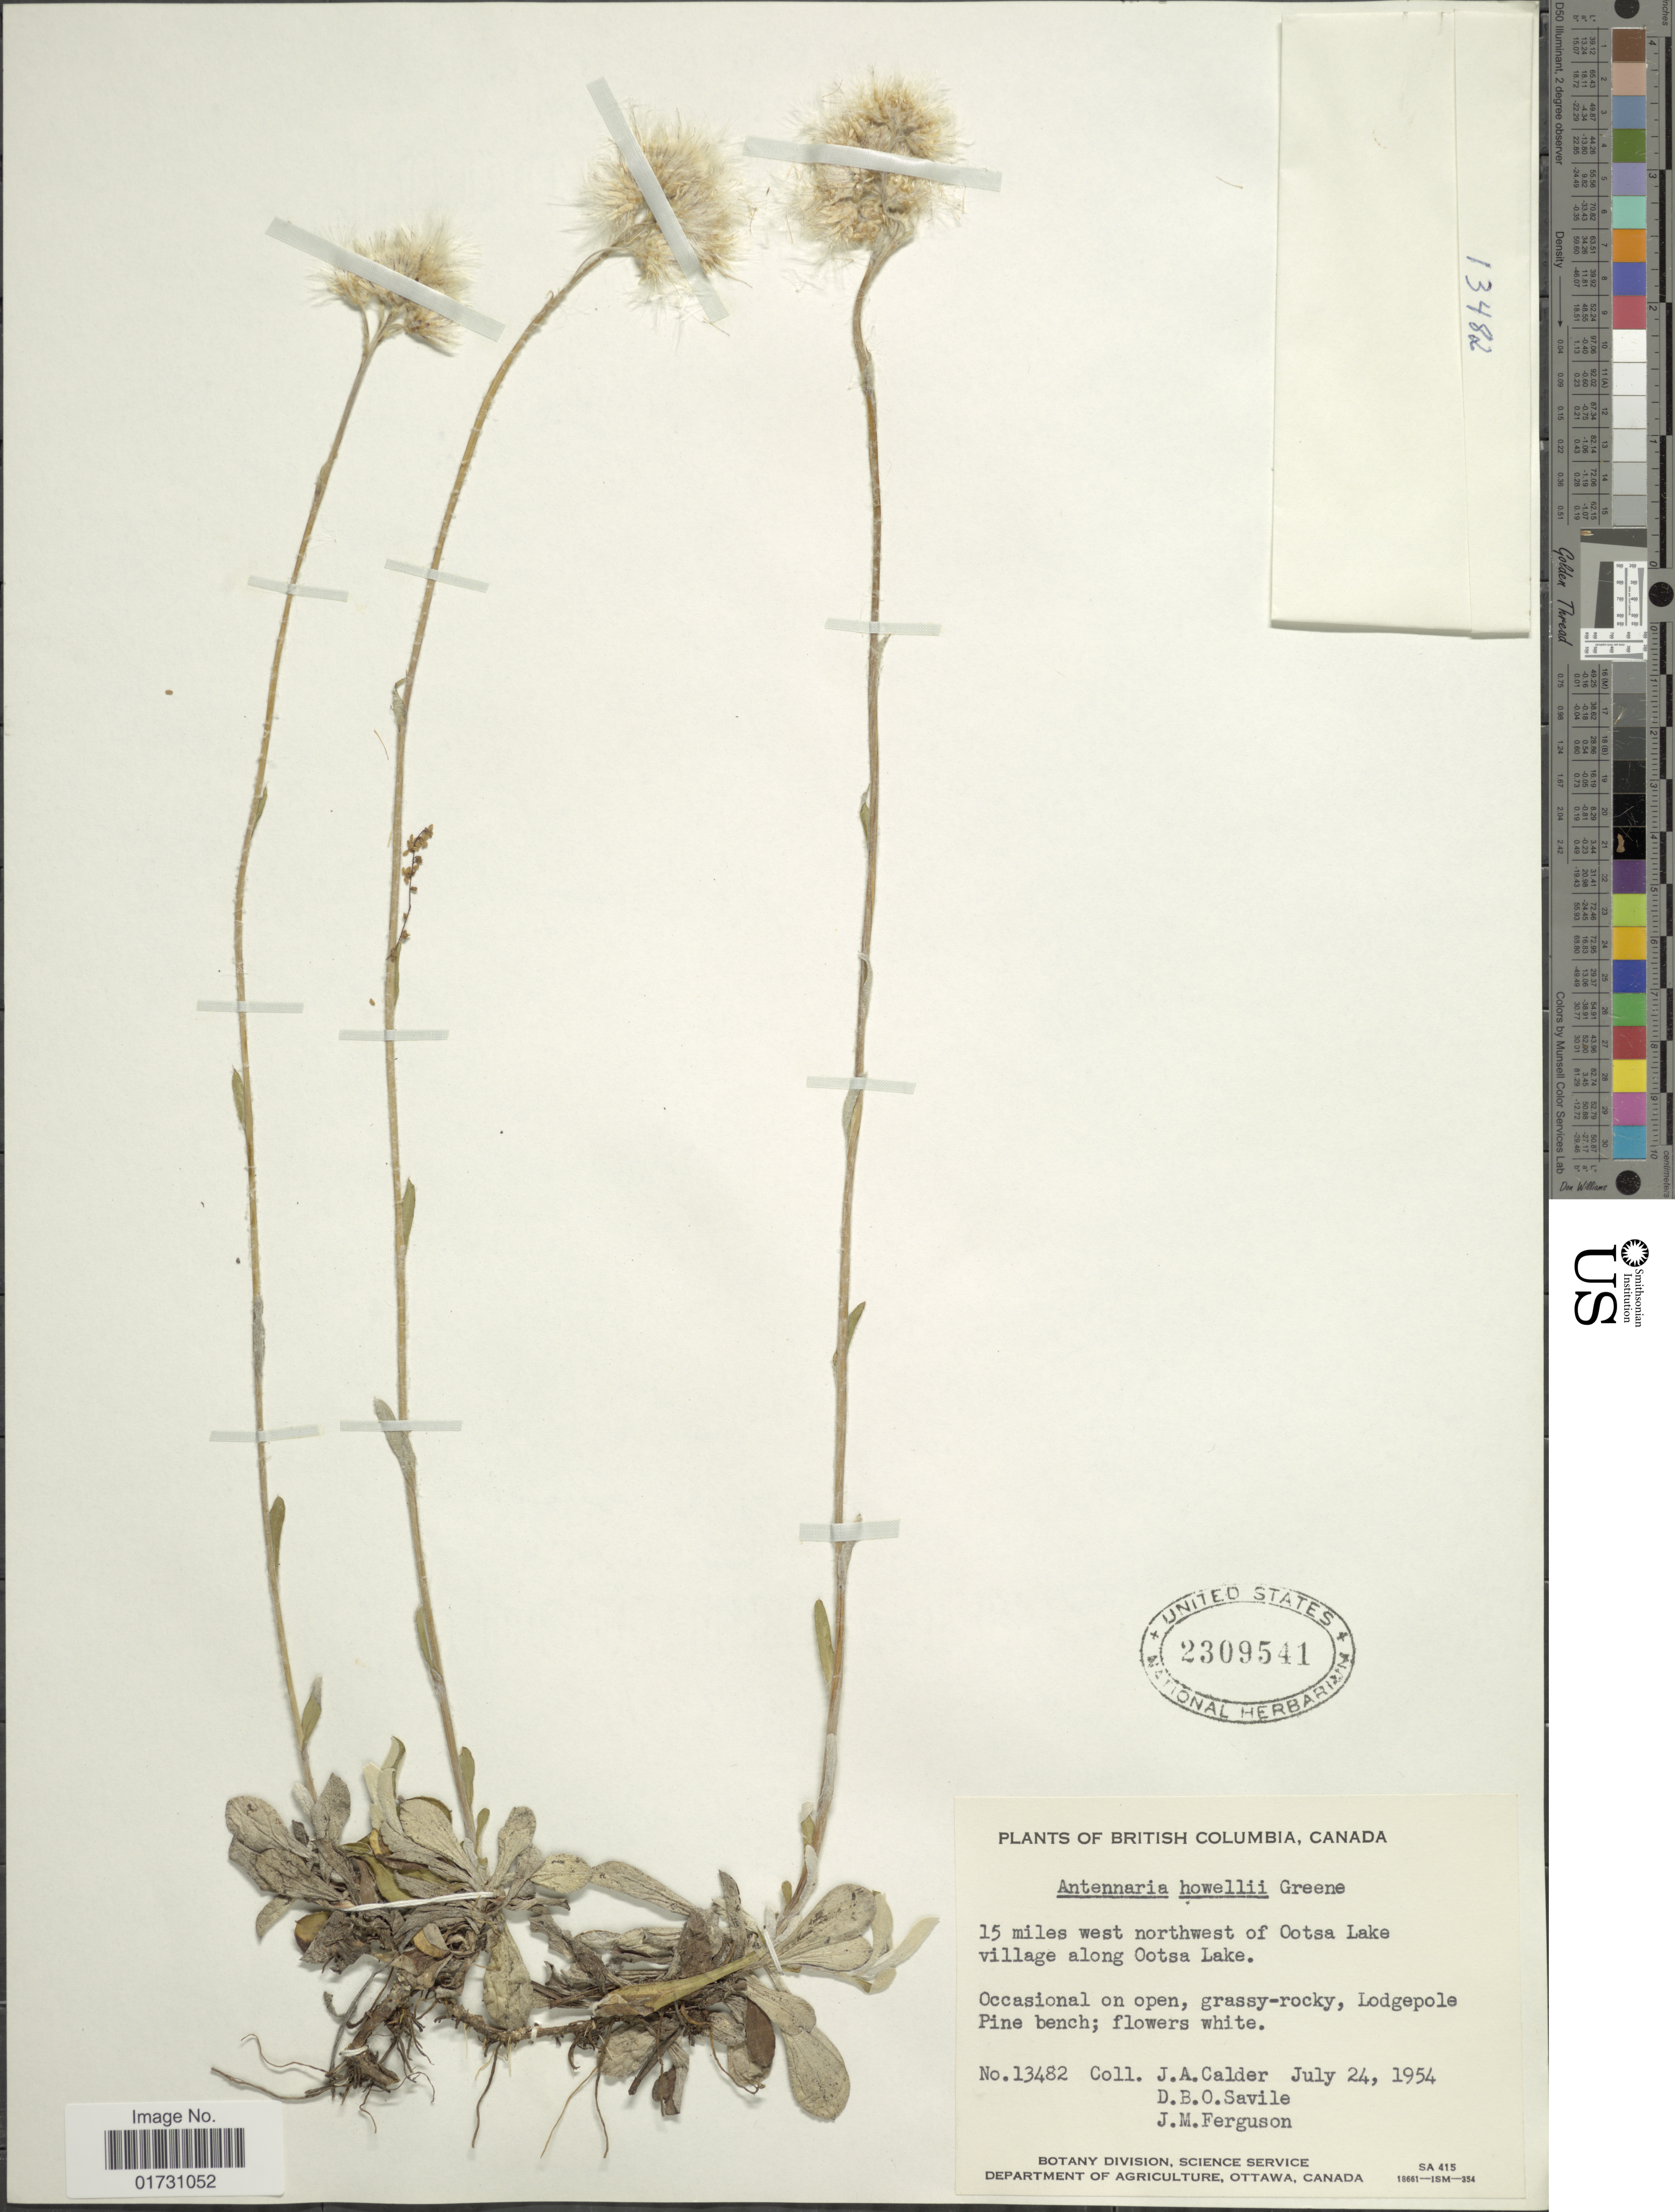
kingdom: Plantae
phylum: Tracheophyta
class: Magnoliopsida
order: Asterales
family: Asteraceae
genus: Antennaria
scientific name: Antennaria howellii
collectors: J. A. Calder, D. Savile & J. M. Ferguson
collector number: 13482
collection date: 1954-07-24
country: Canada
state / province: British Columbia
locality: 15 miles west northwest of Ootsa Lake village along Ootsa Lake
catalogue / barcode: US 2309541